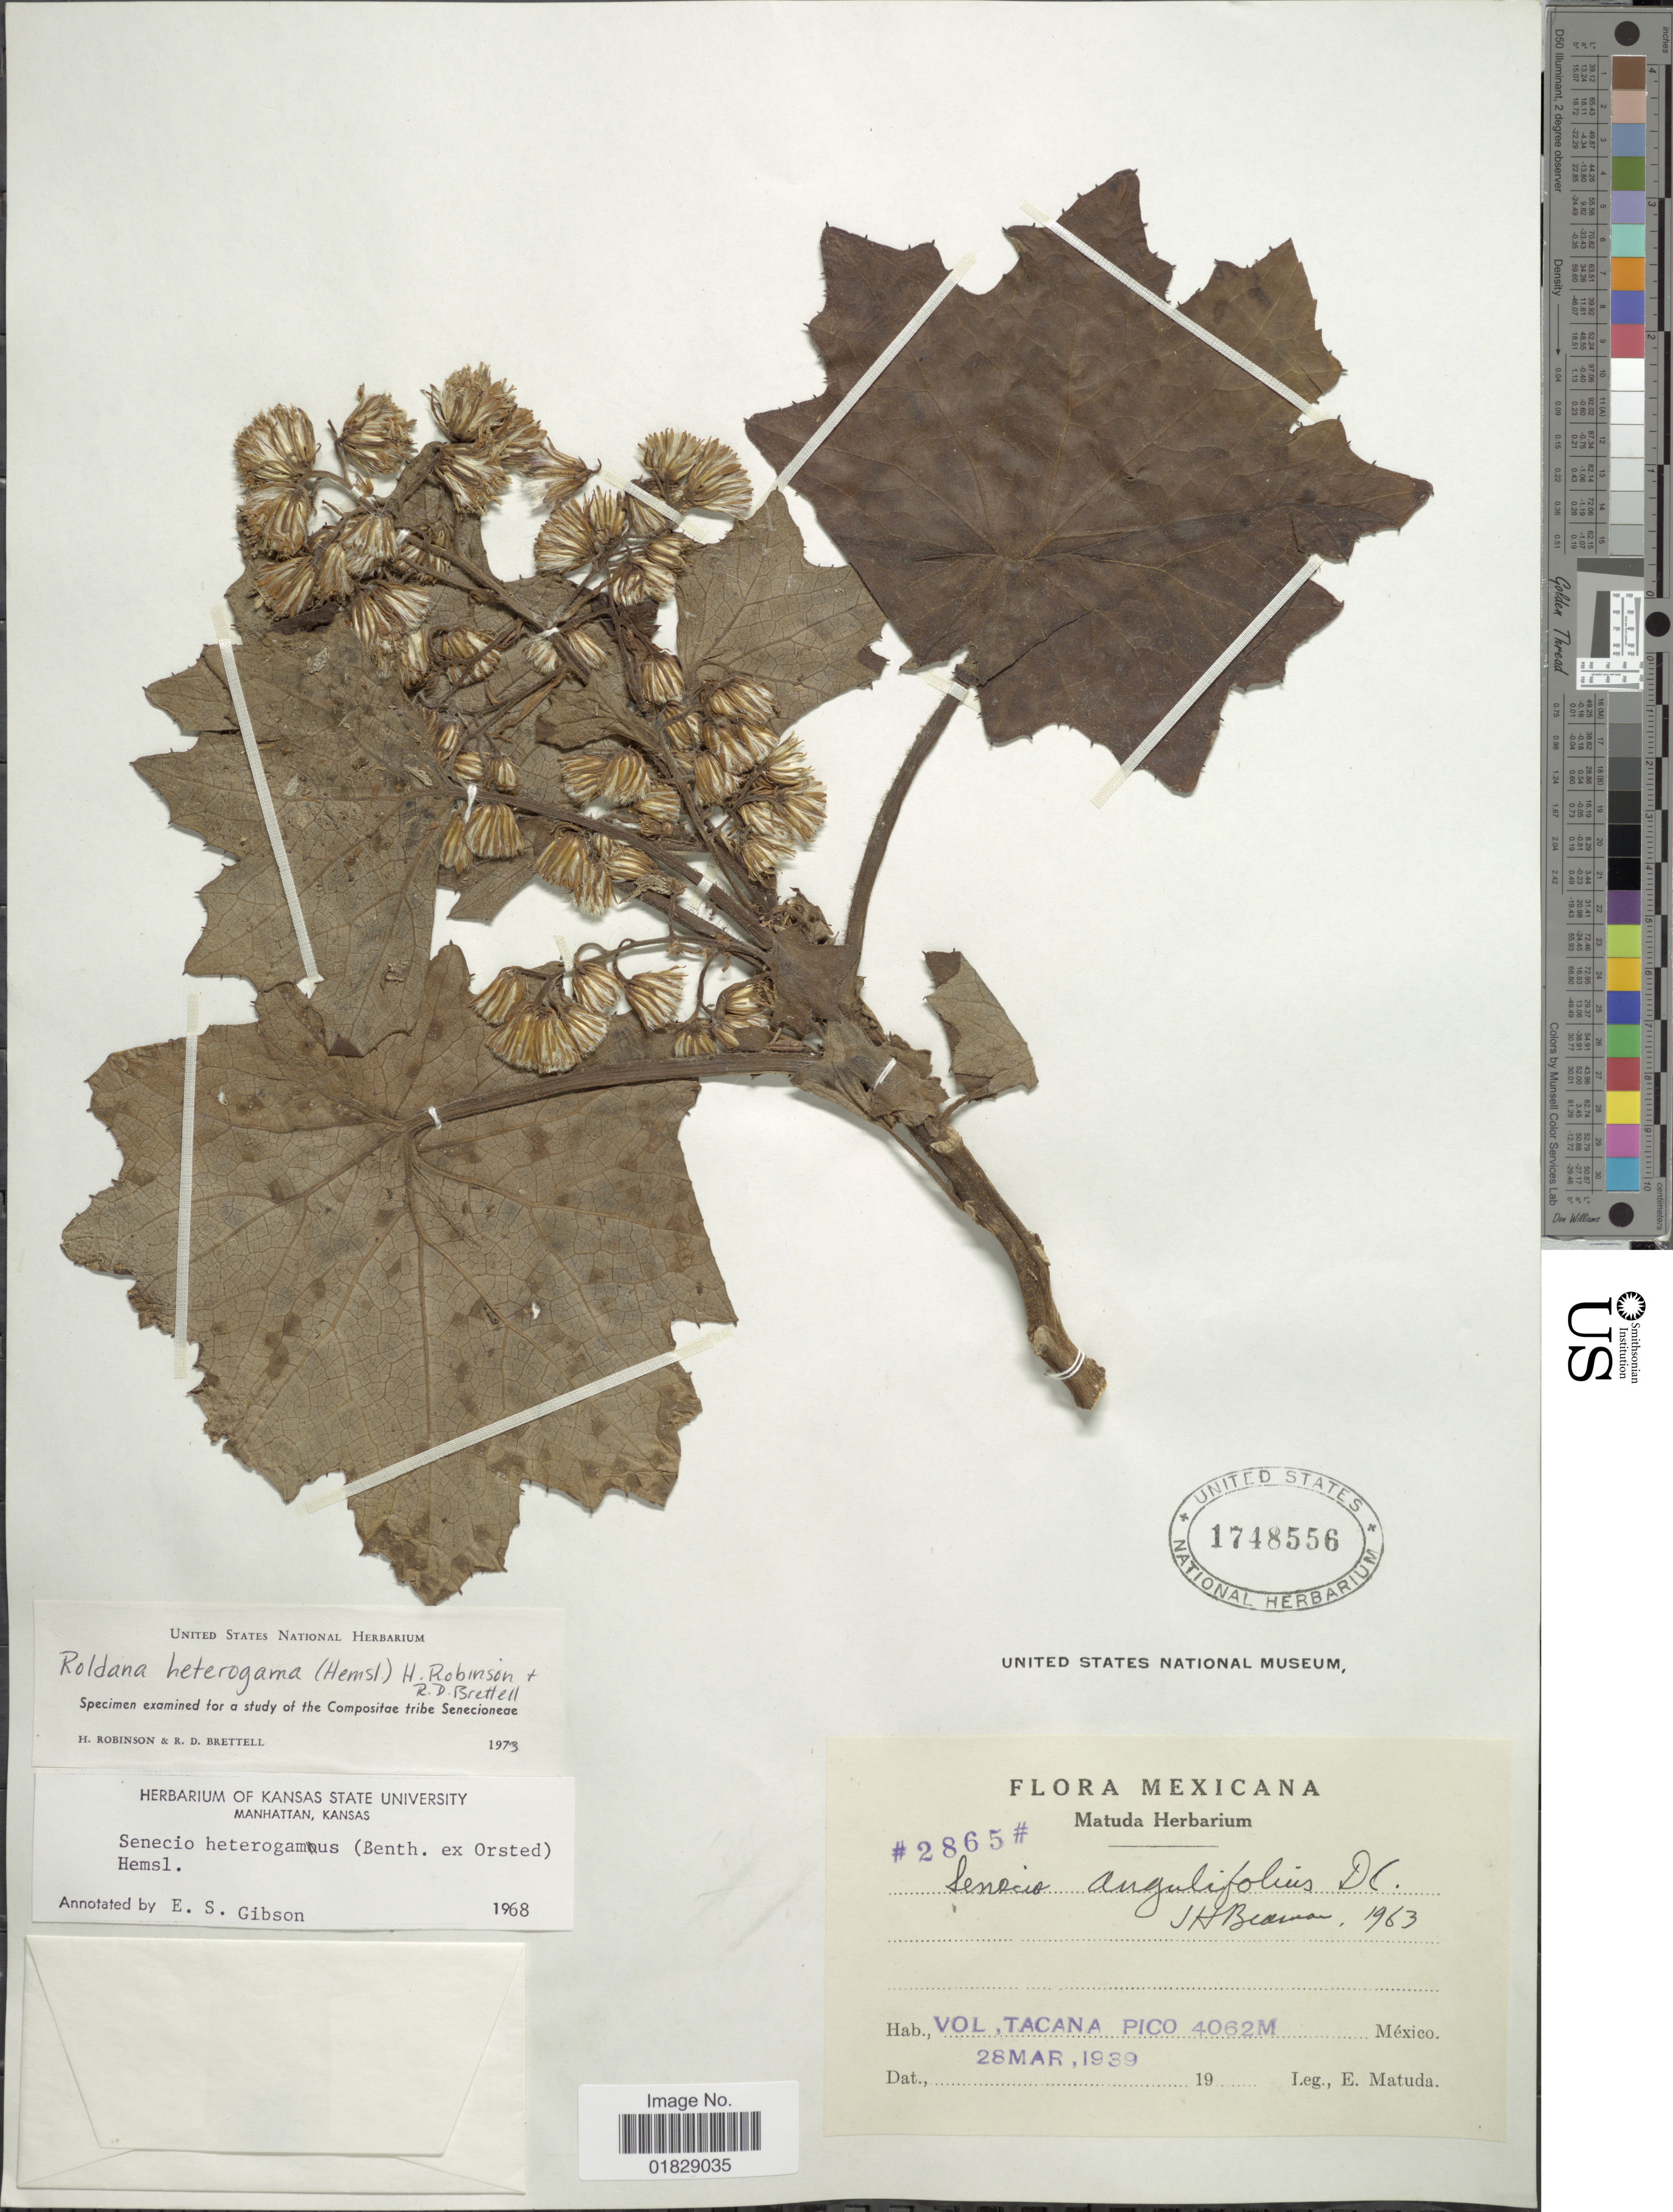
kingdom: Plantae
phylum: Tracheophyta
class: Magnoliopsida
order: Asterales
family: Asteraceae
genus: Roldana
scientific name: Roldana heterogama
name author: (Benth.) H. Rob. & Brettell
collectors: E. Matuda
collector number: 2865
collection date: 1939-03-28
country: Mexico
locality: Vol. Tacana Pico, México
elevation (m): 4062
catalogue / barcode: US 1748556